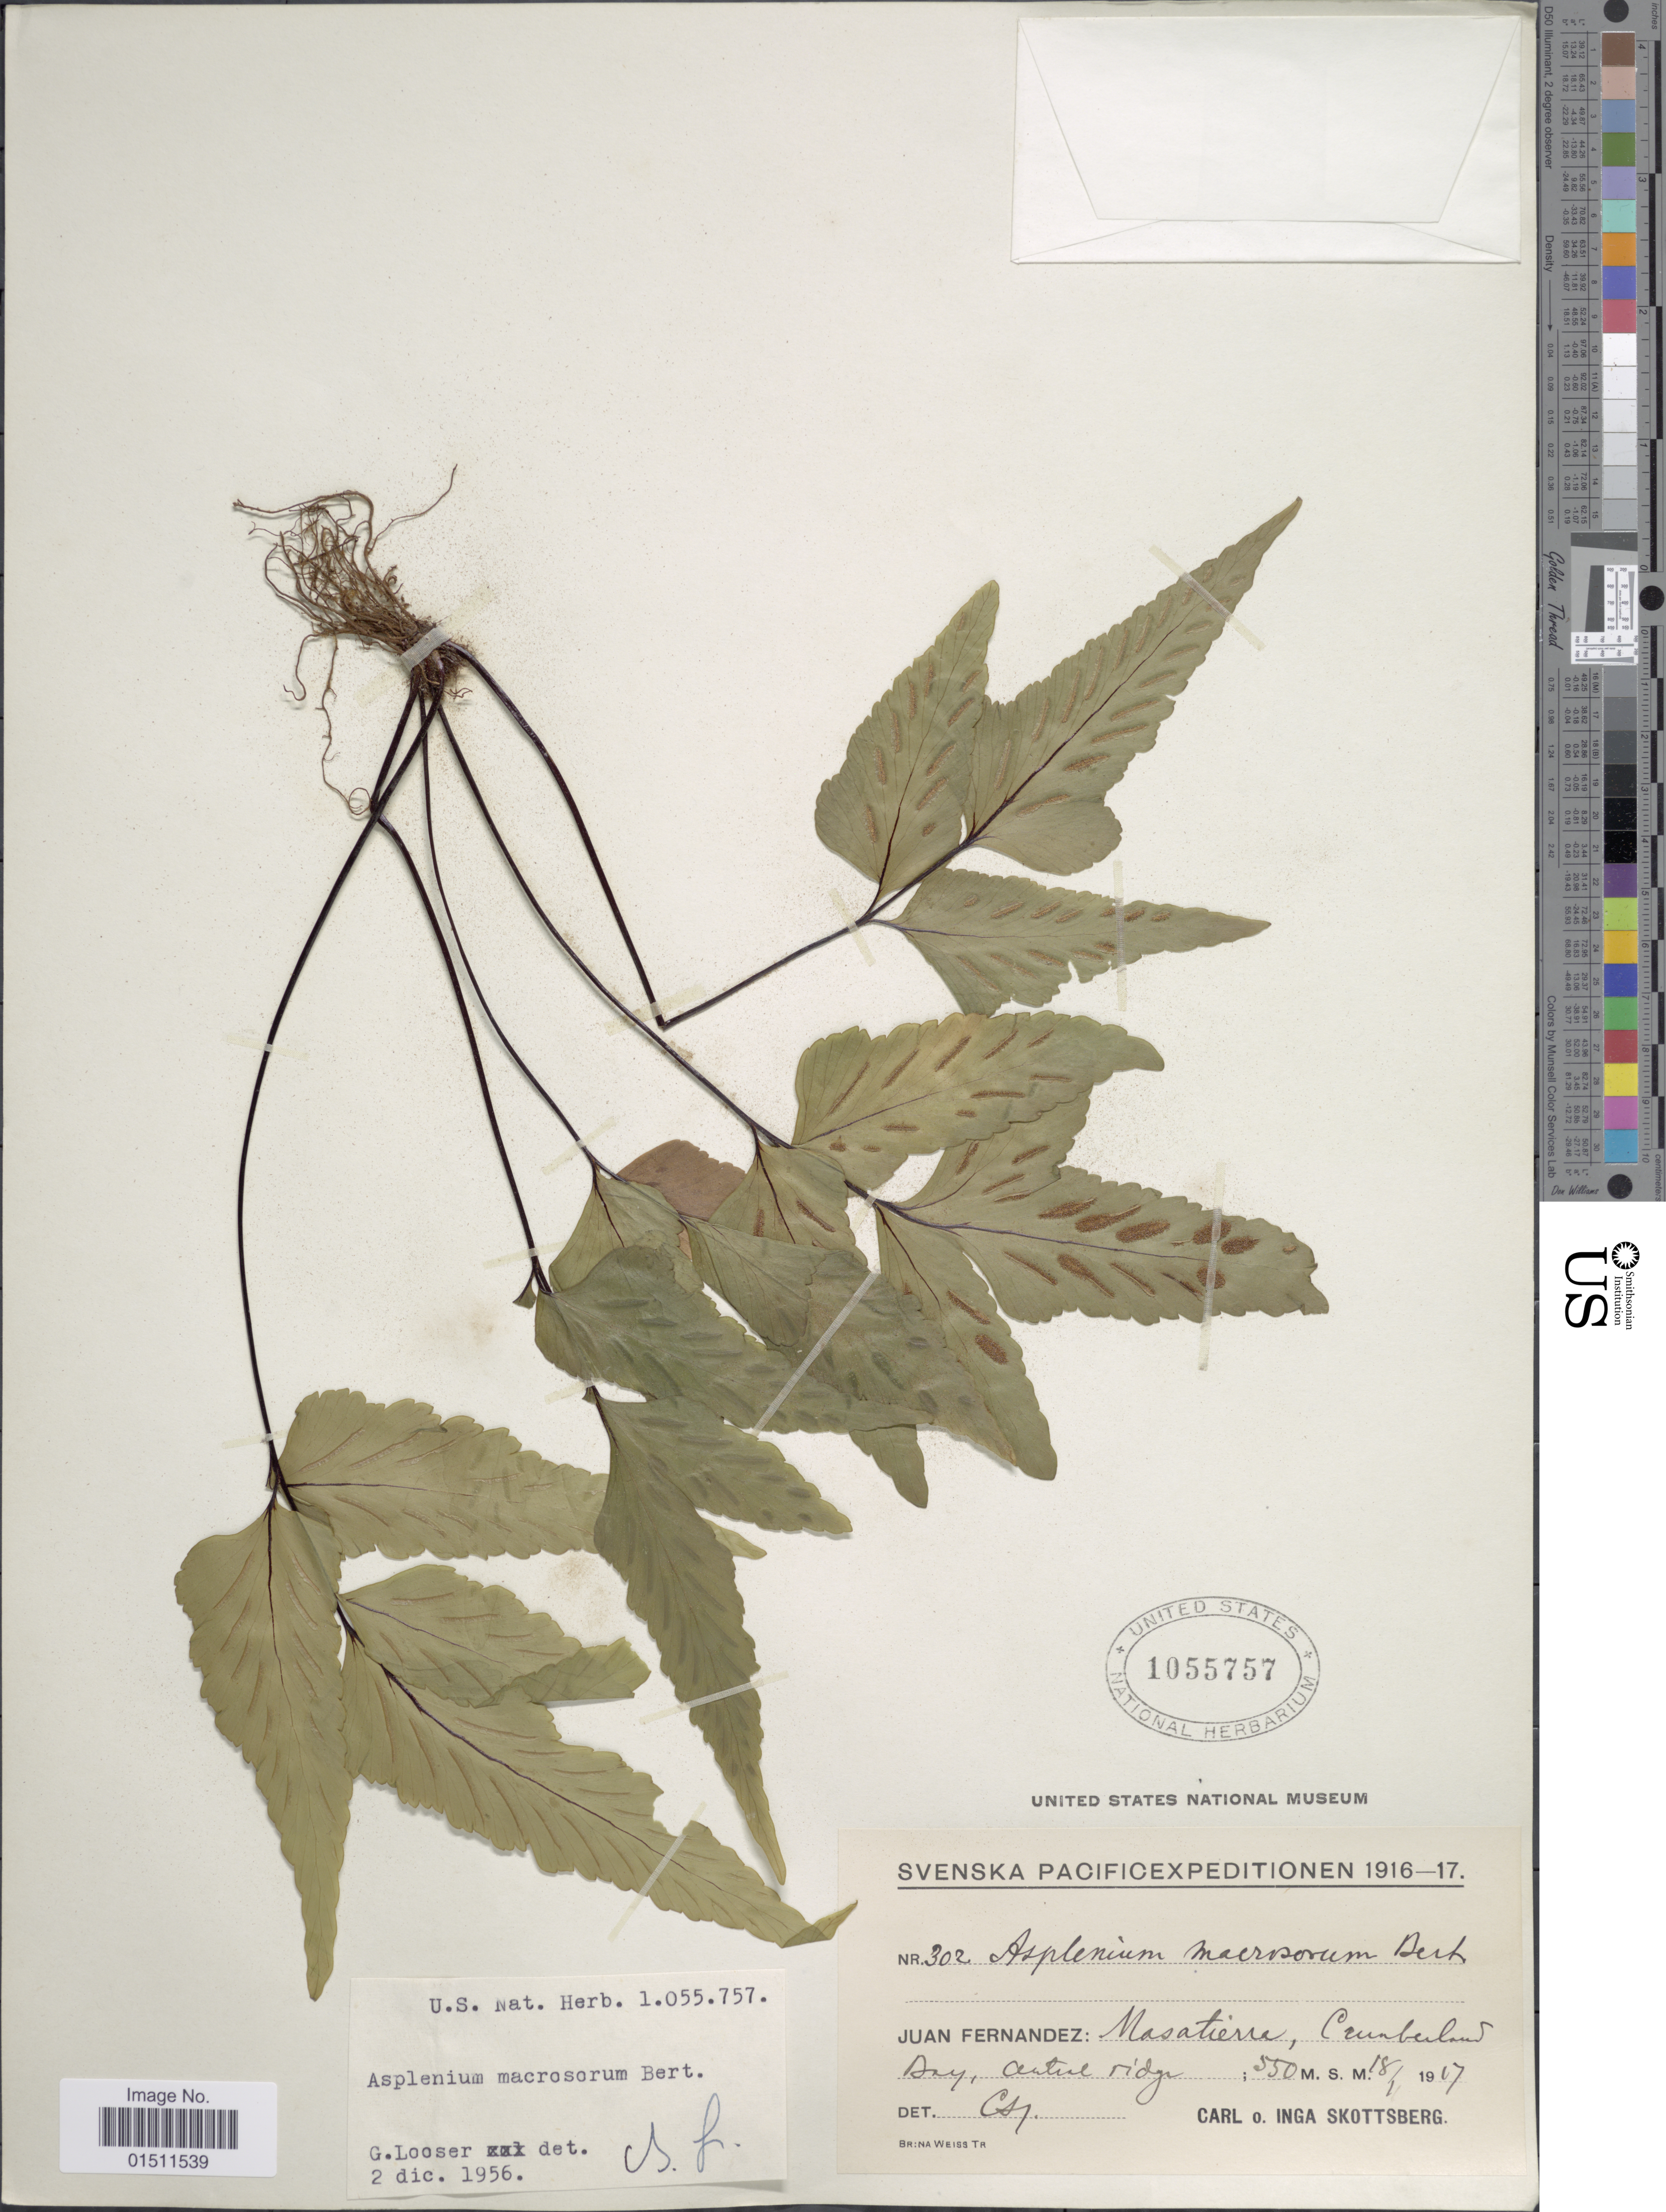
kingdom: Plantae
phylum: Tracheophyta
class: Polypodiopsida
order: Polypodiales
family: Aspleniaceae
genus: Asplenium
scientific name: Asplenium macrosorum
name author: Bertero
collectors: C. Skottsberg & I. Skottsberg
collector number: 302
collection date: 1917-01-18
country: Chile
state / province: Valparaíso (V)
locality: Juan Fernandez: Masatierra, Cumberland Bay, central ridge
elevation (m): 550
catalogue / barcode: US 1055757